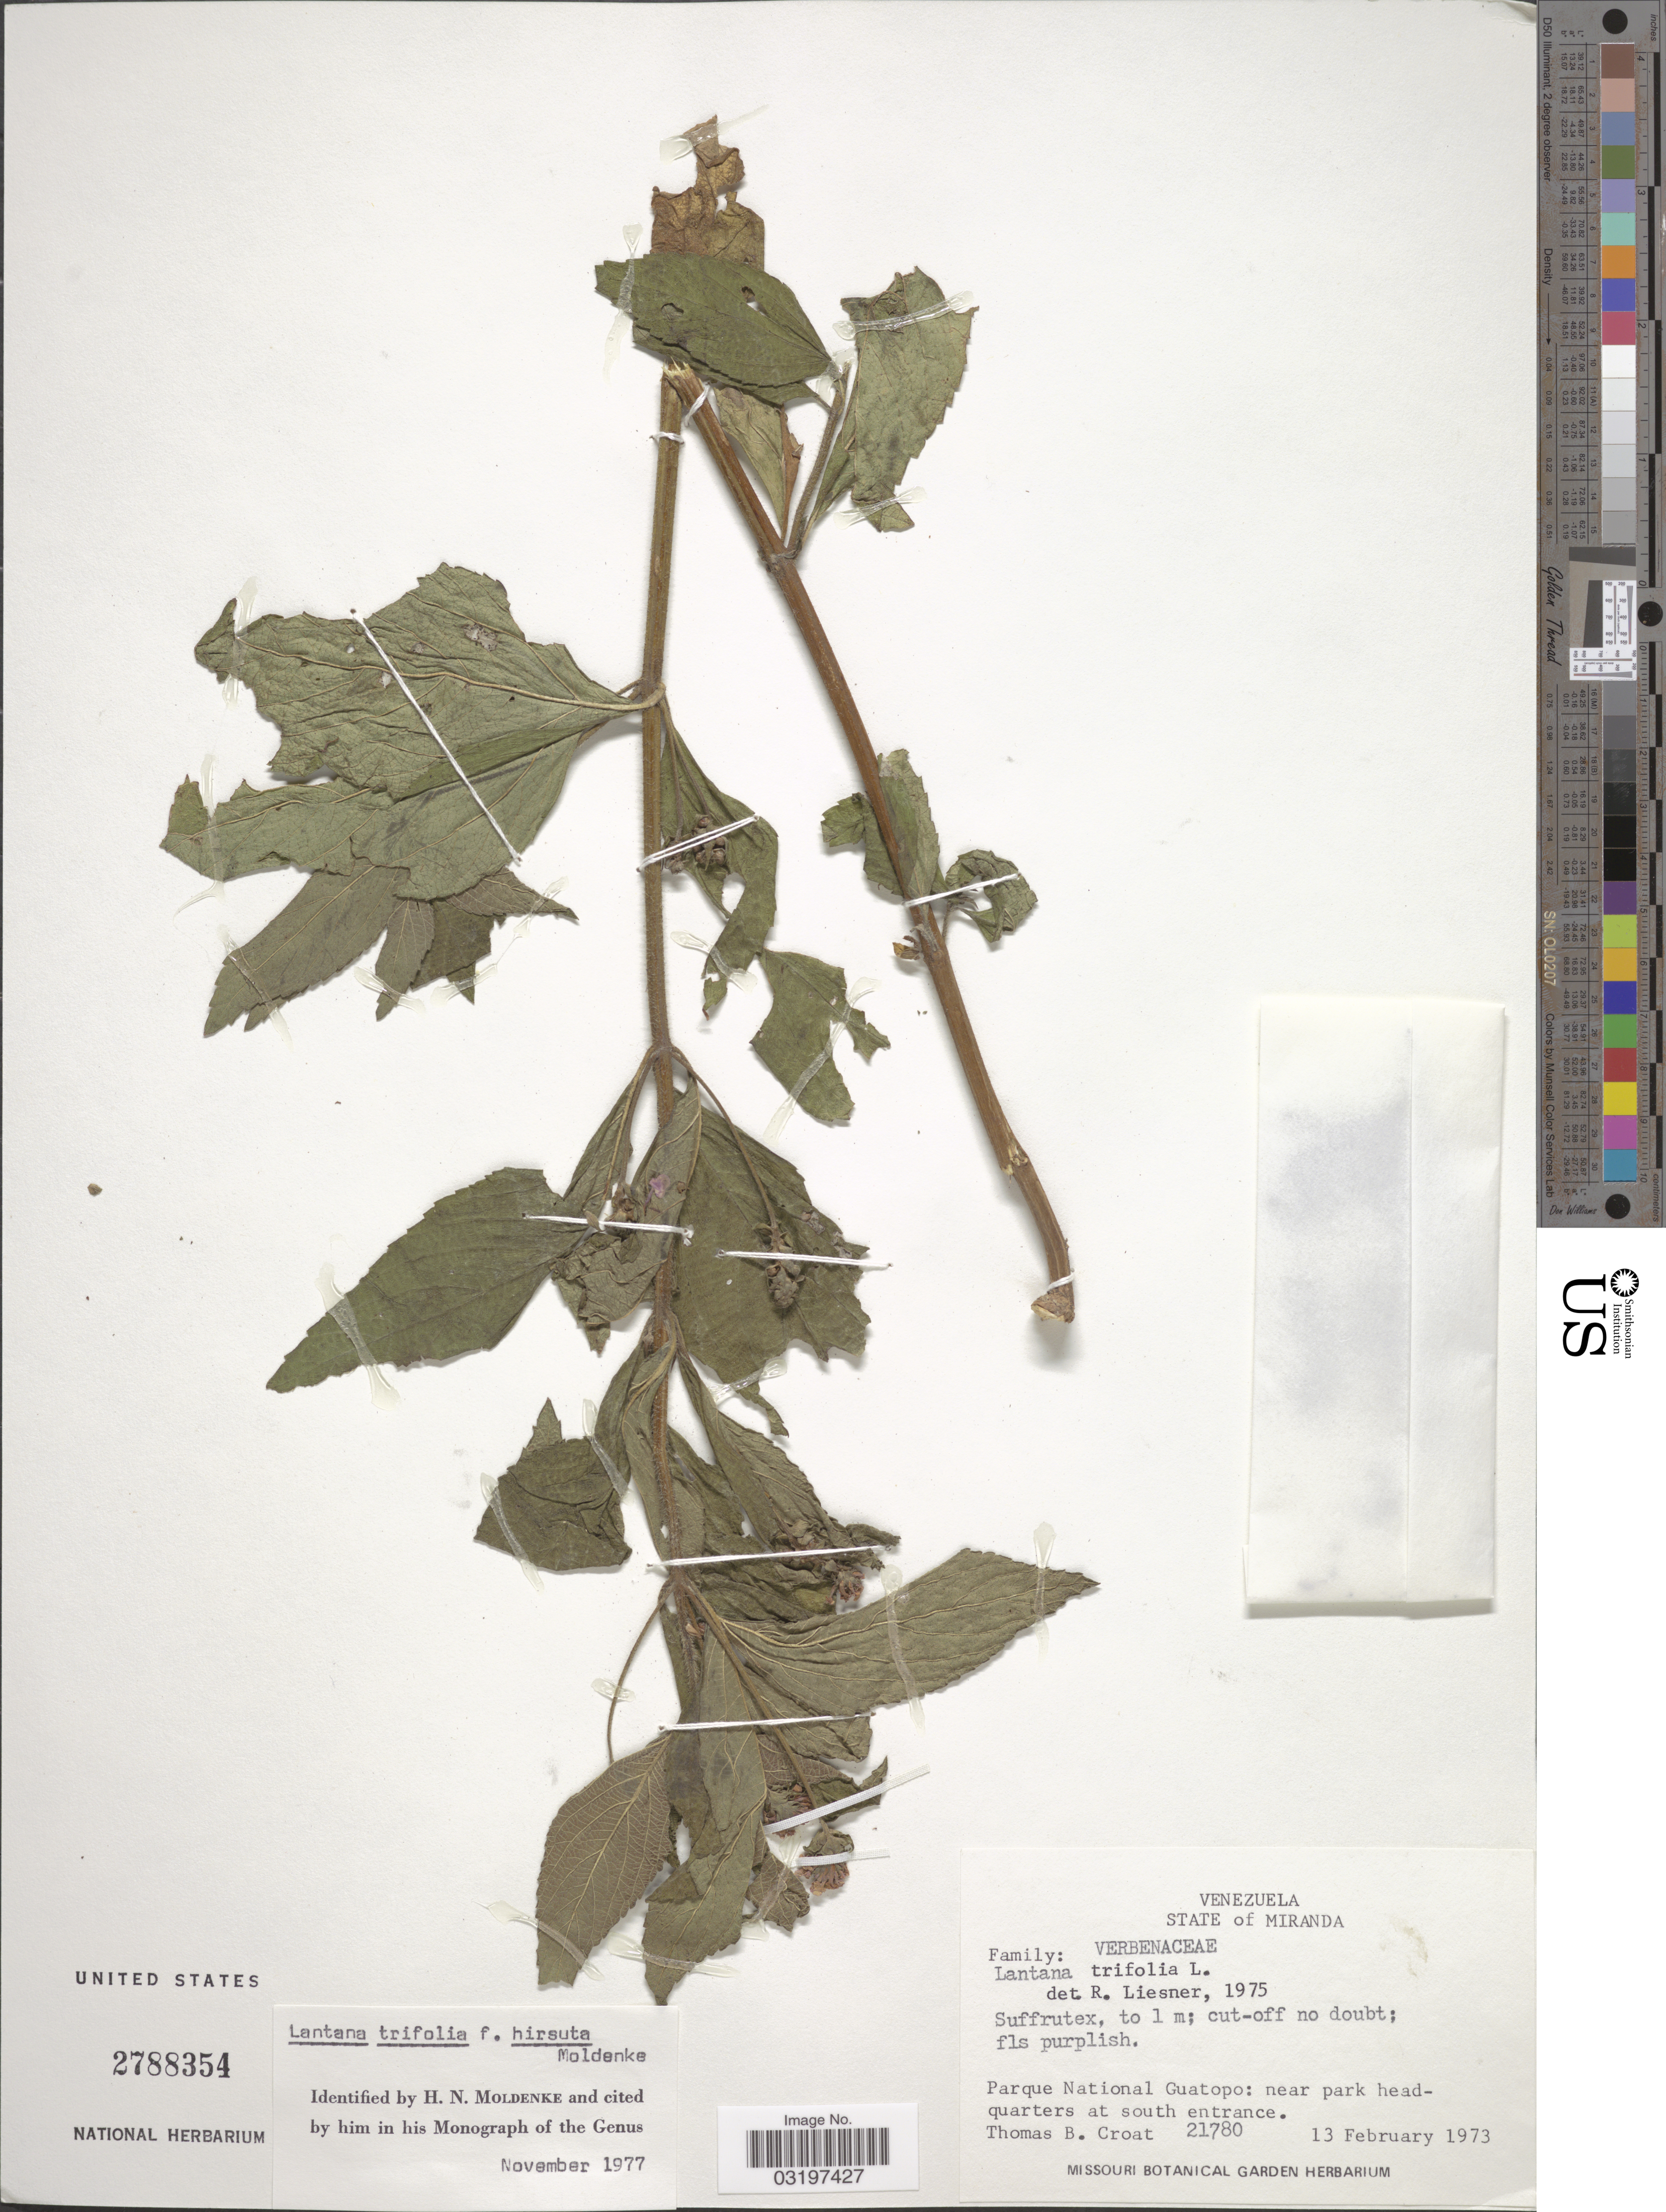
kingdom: Plantae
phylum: Tracheophyta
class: Magnoliopsida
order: Lamiales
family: Verbenaceae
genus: Lantana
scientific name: Lantana trifolia f. hirsuta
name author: Moldenke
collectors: T. B. Croat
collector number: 21780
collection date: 1973-02-13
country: Venezuela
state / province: Miranda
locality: Parque Nacional Guatopo: near park headquarters at south entrance.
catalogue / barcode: US 2788354